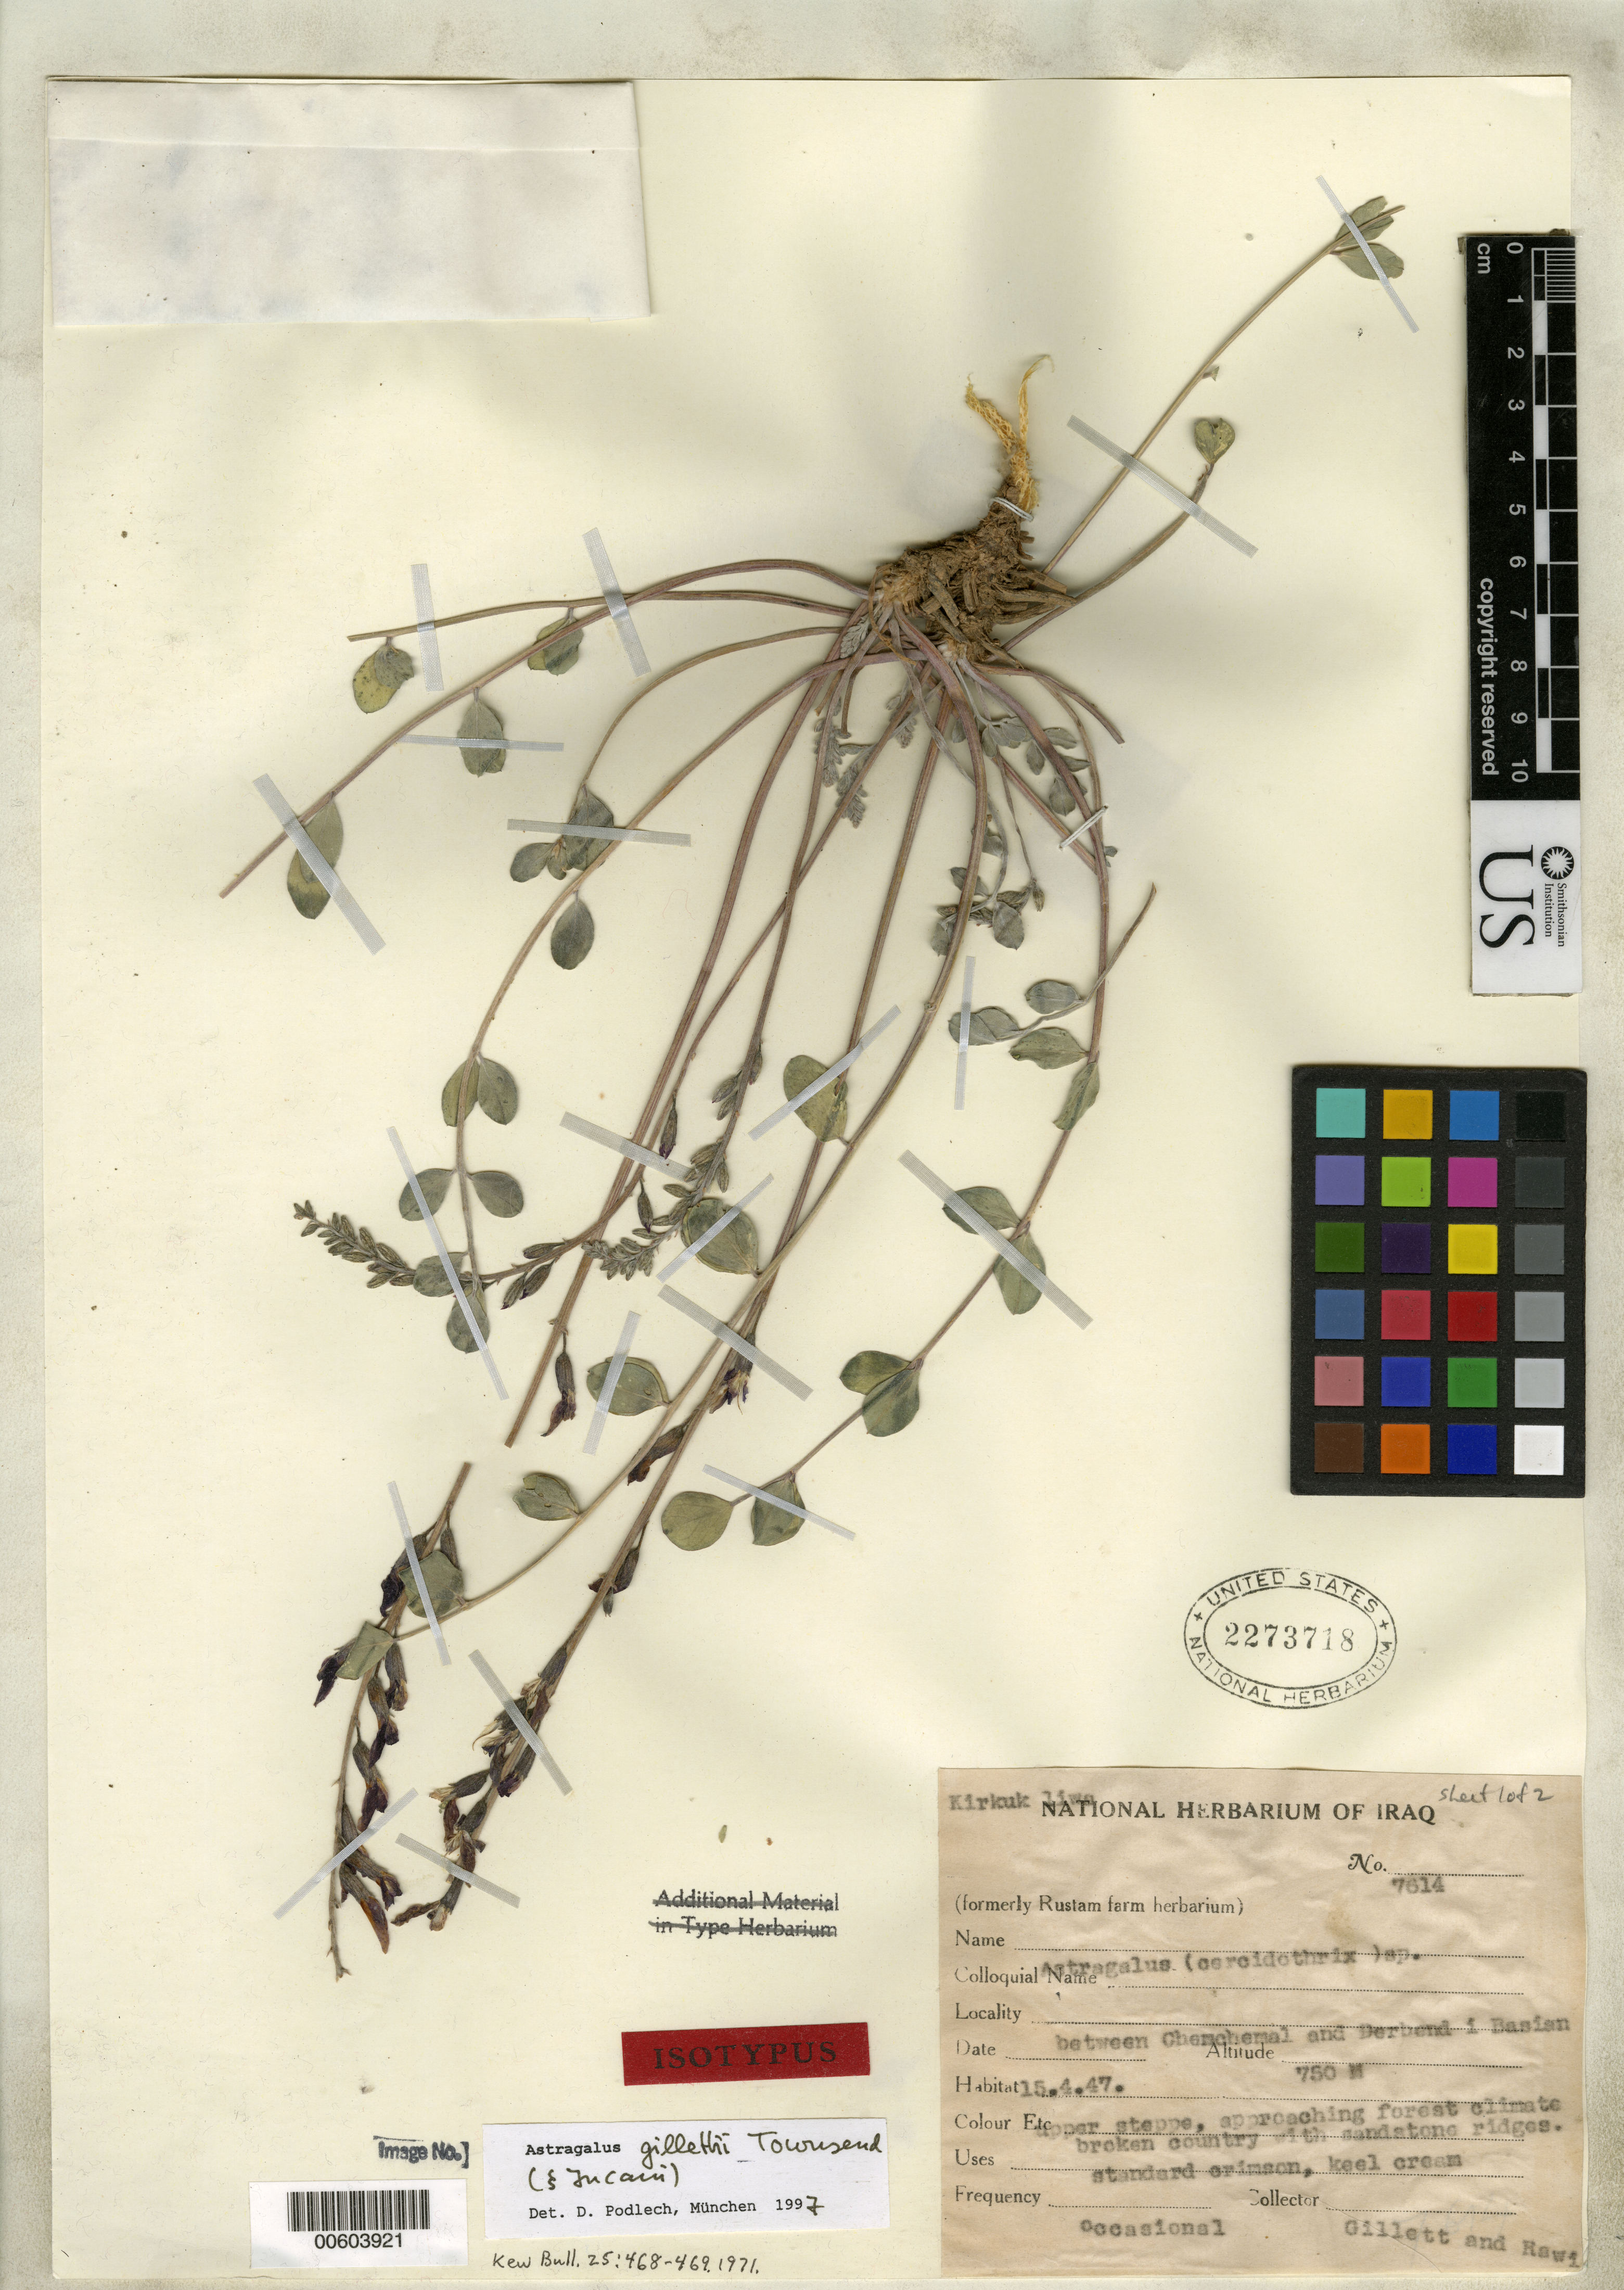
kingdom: Plantae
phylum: Tracheophyta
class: Magnoliopsida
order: Fabales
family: Fabaceae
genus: Astragalus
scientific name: Astragalus gillettii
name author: C. C. Towns.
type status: Isotype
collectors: J. B. Gillett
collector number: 7614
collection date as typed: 15 Apr 1947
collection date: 1947-04-15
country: Iraq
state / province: As Sulaymaniyah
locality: Between Chemchemal and Derbend-i-basian.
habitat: Upper steppe, approaching forest climate, borken country with sandstone ridges.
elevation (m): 750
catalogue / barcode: US 2273718